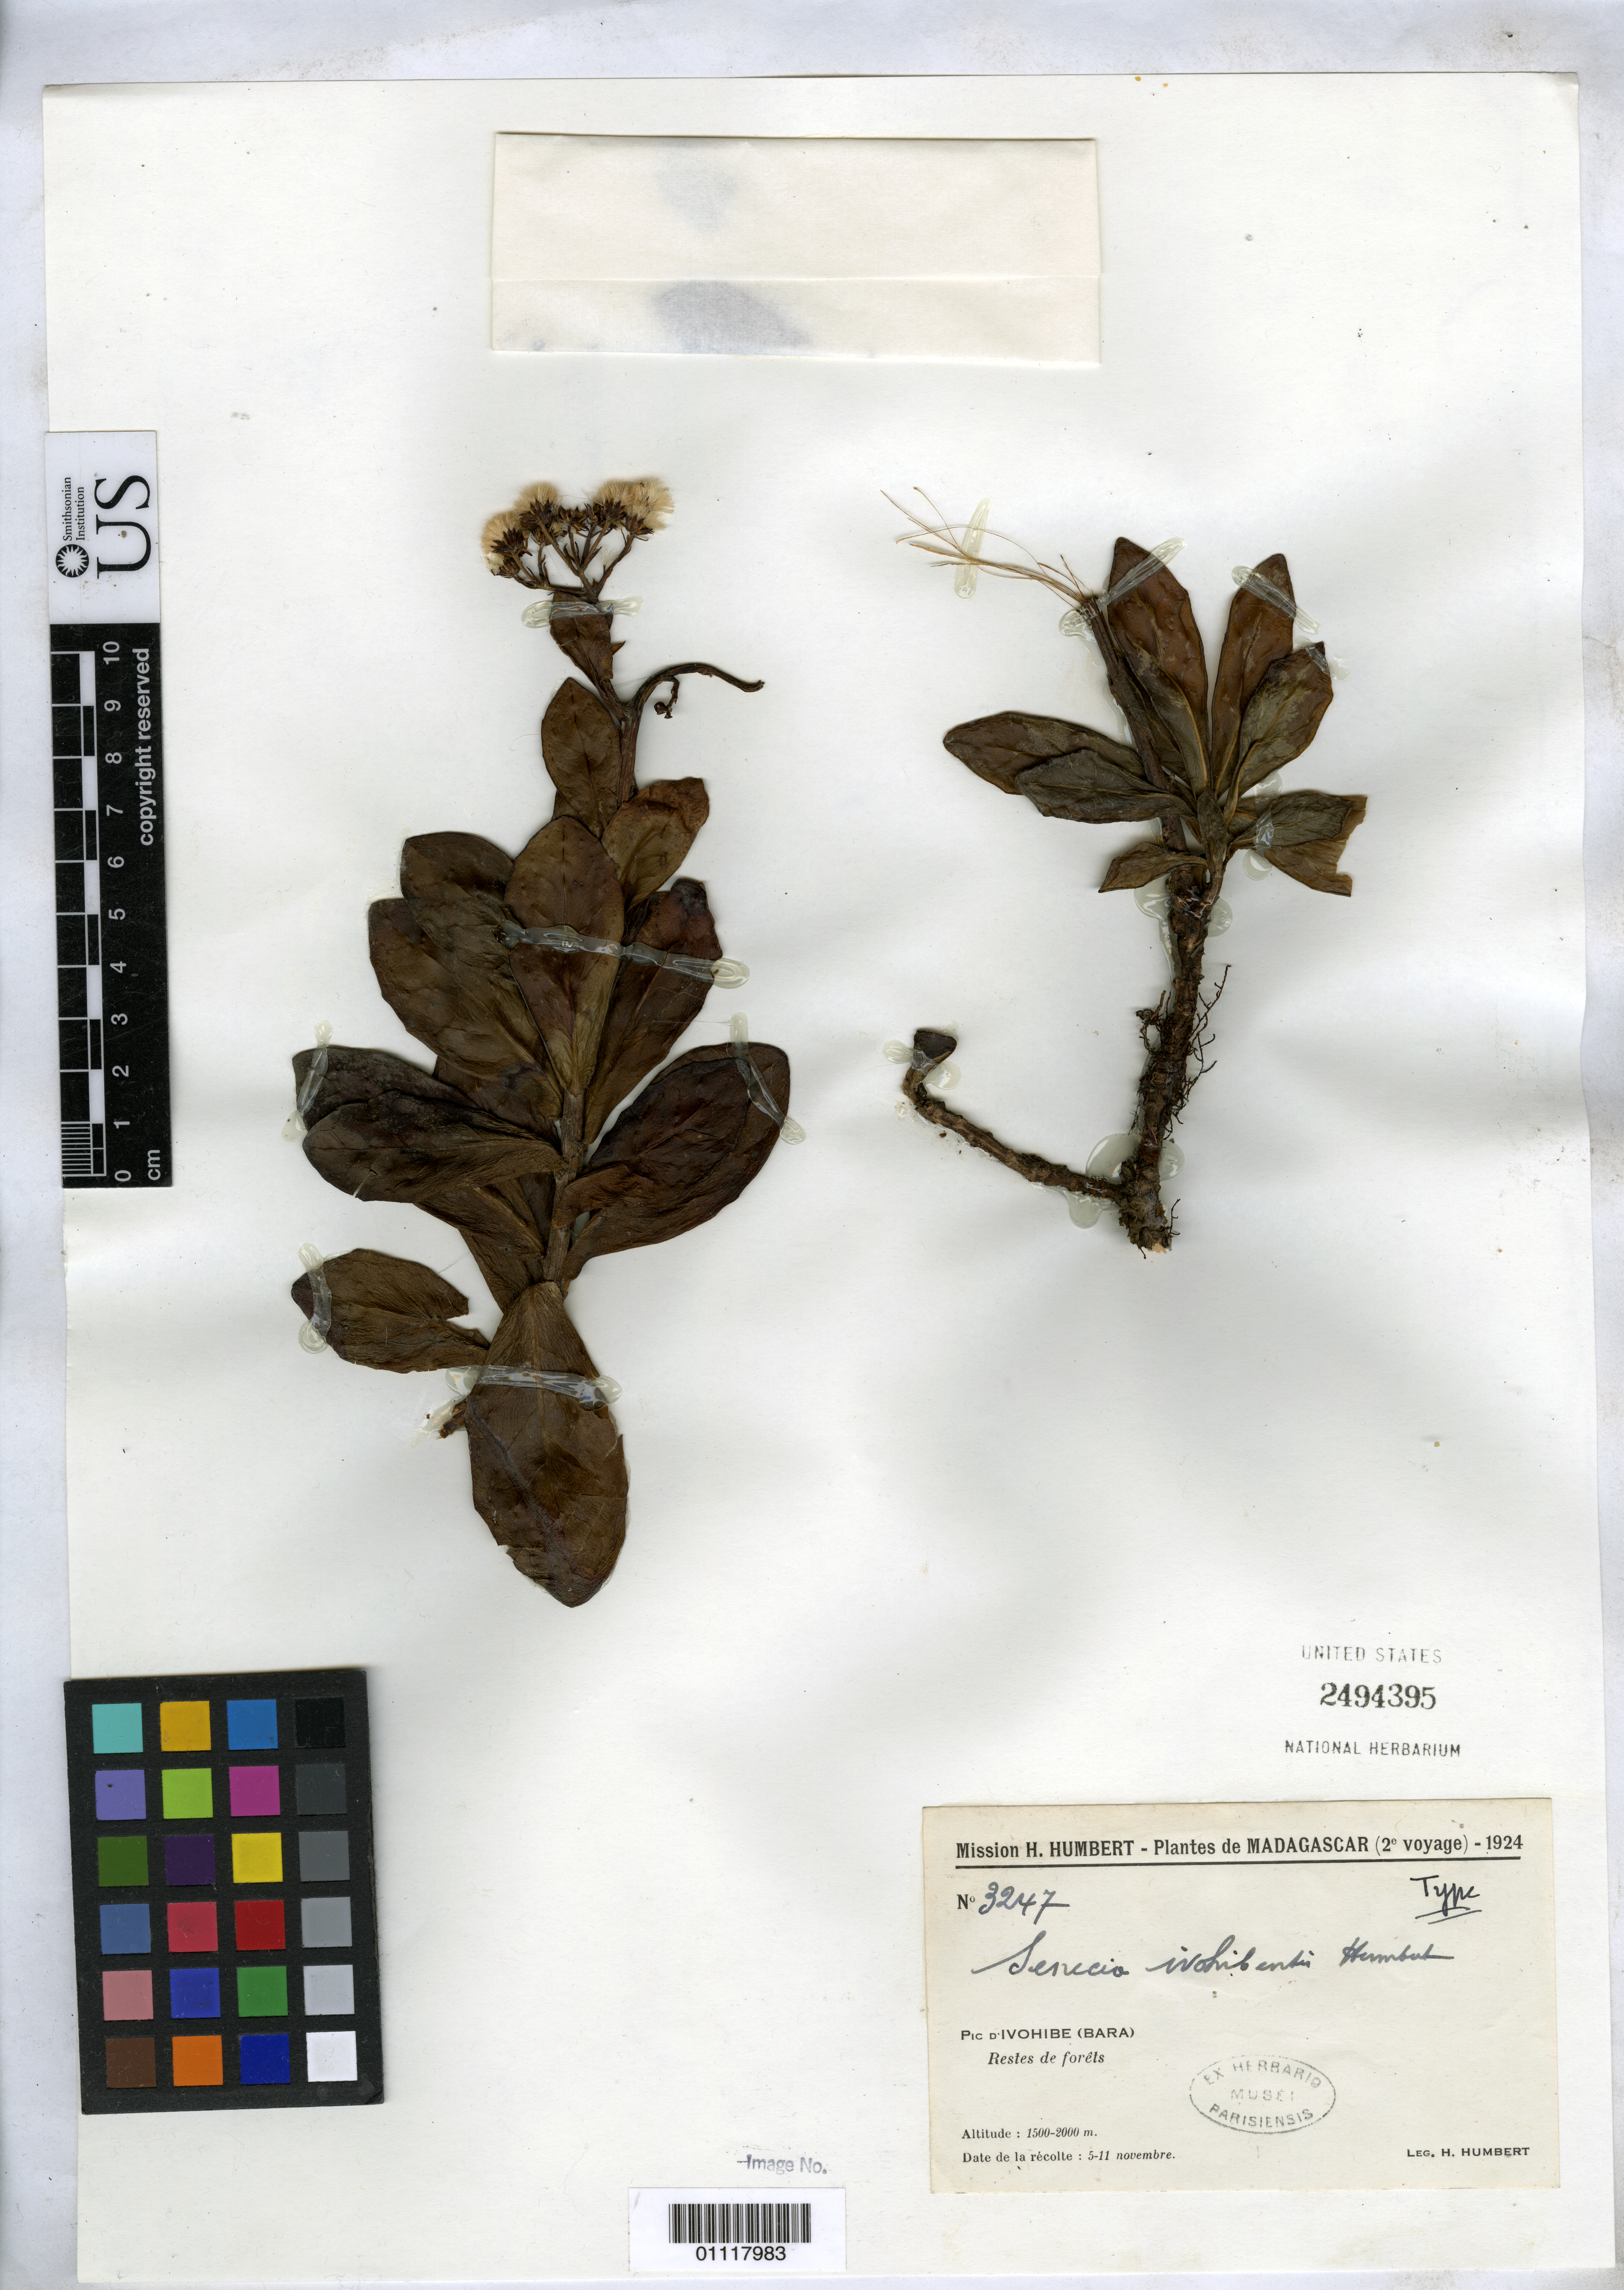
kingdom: Plantae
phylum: Tracheophyta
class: Magnoliopsida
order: Asterales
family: Asteraceae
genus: Senecio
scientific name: Senecio ivohibeensis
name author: Humbert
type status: Isotype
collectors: H. Humbert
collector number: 3247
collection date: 1924-11-05/1924-11-11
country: Madagascar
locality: Pic. d'Ivohibe ( Bara)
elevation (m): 1500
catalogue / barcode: US 2494395